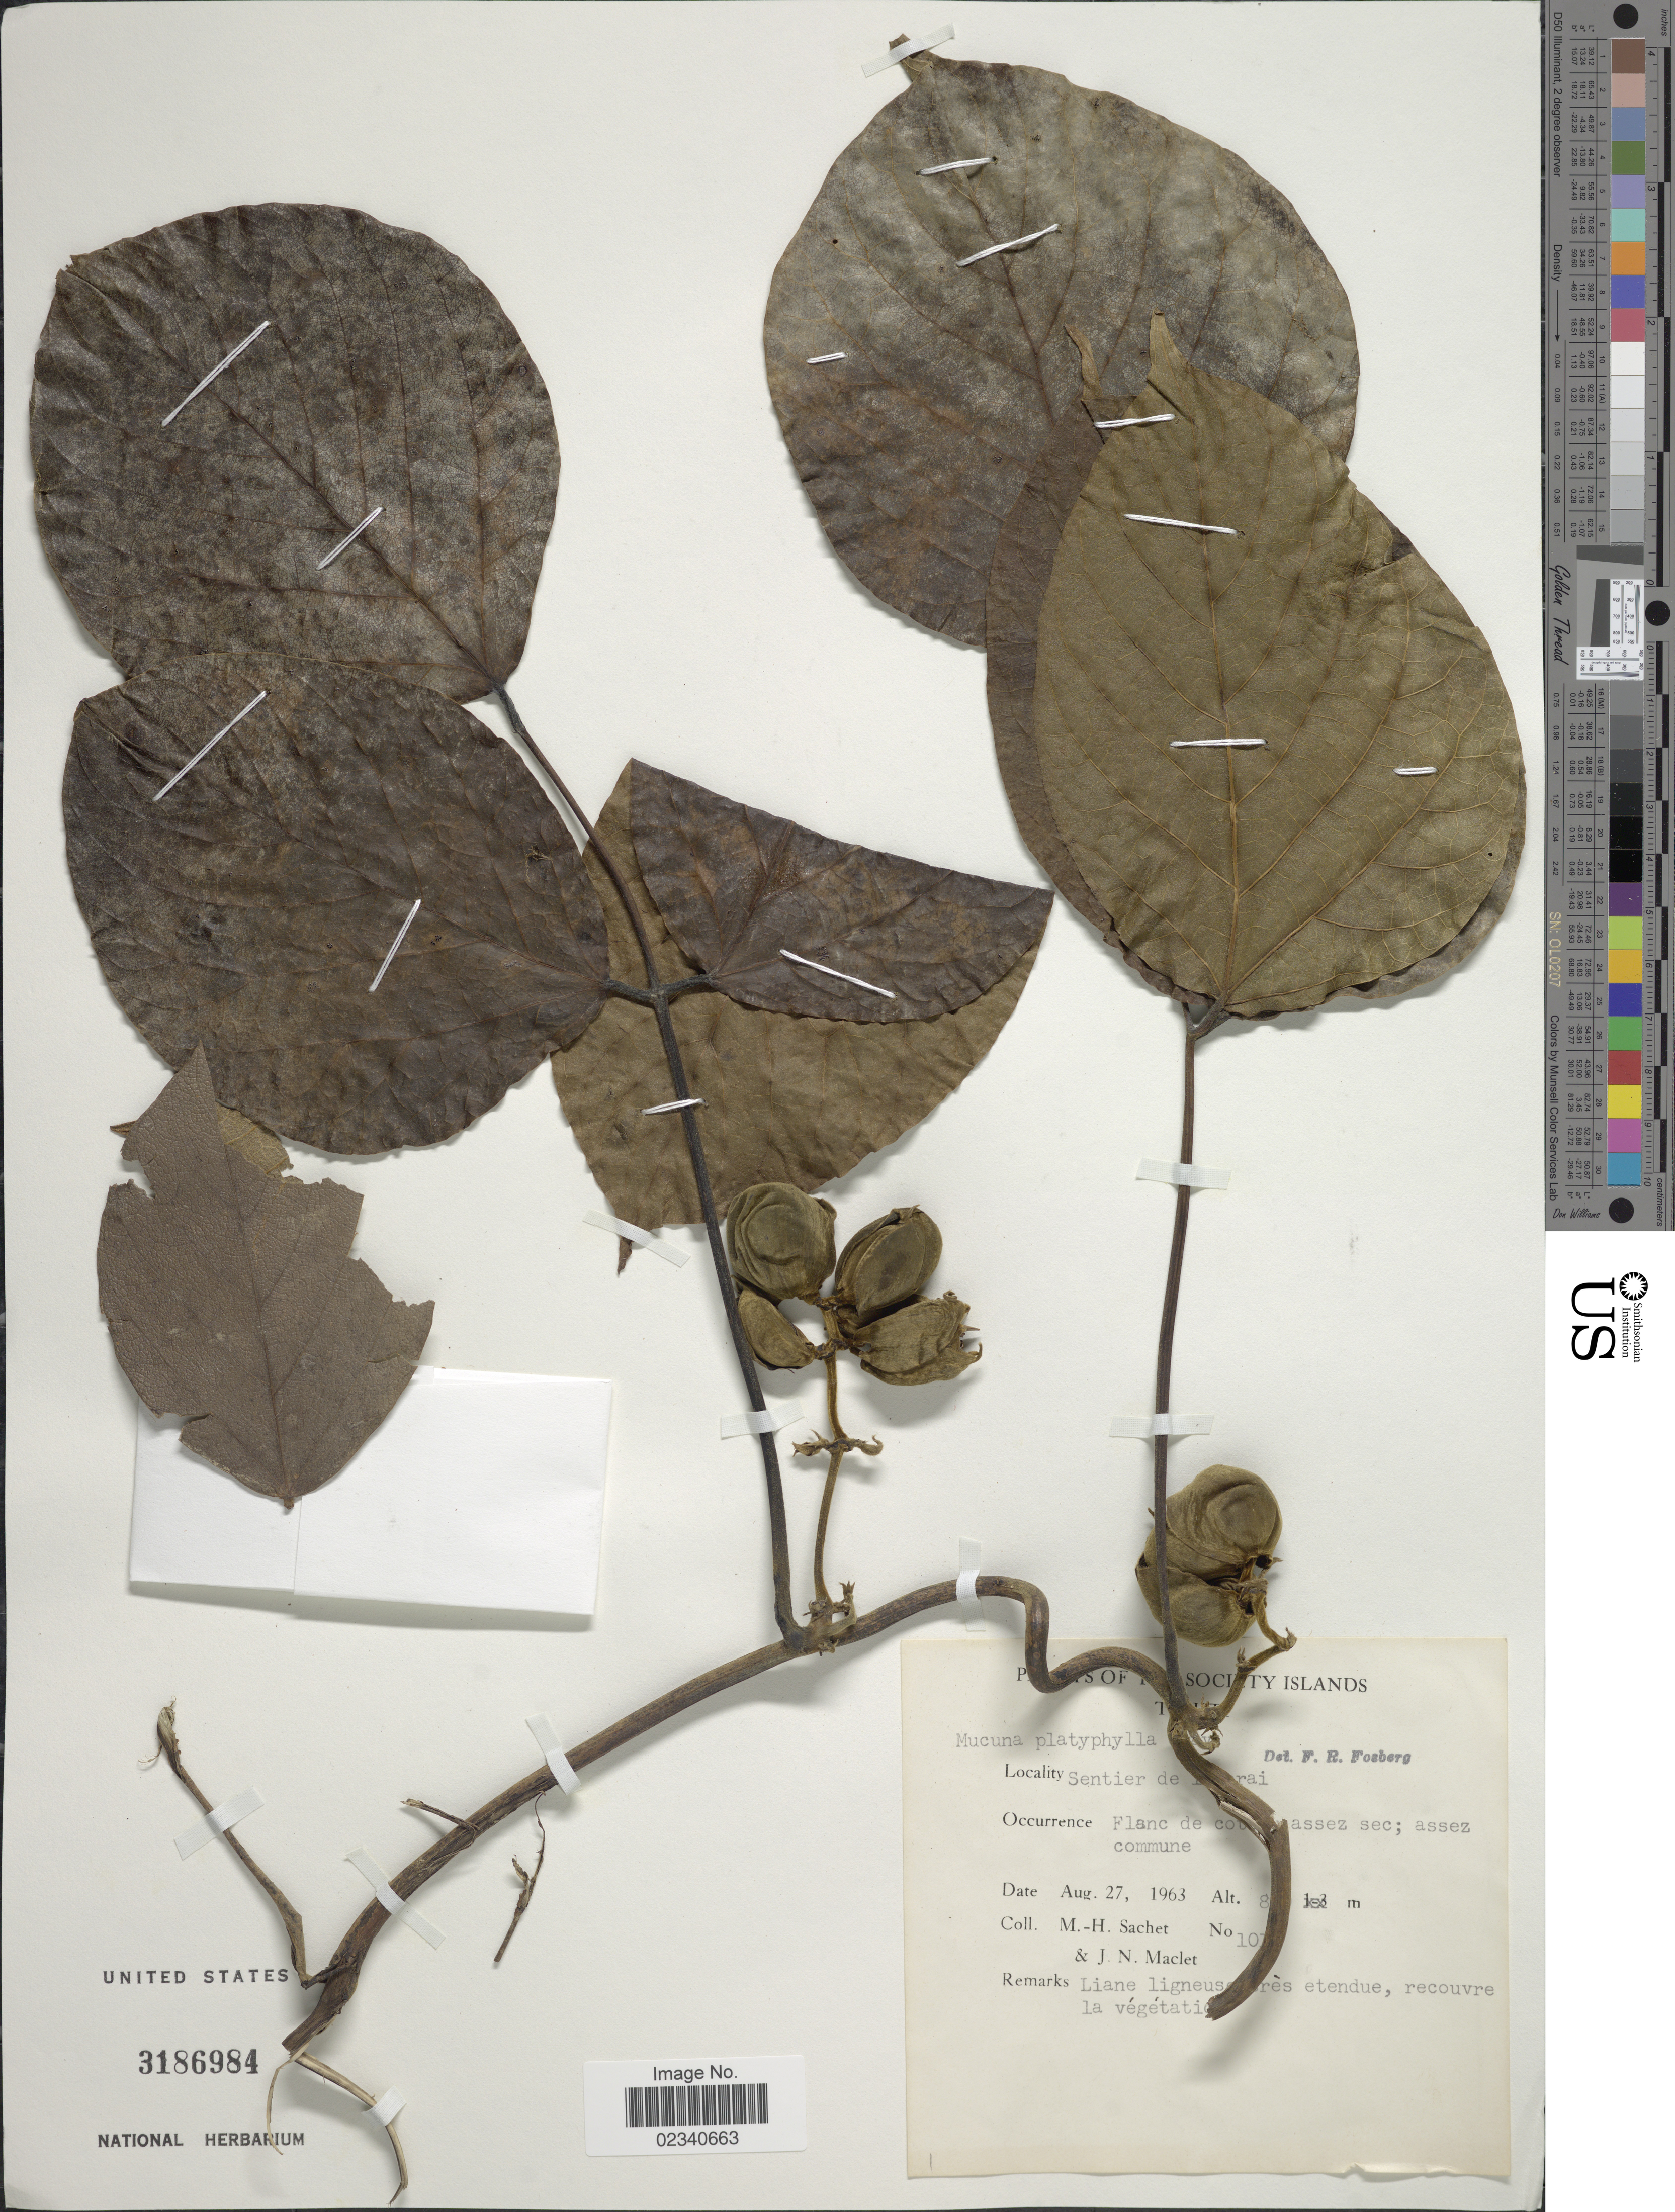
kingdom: Plantae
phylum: Tracheophyta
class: Magnoliopsida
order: Fabales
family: Fabaceae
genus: Mucuna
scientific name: Mucuna platyphylla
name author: A. Gray in Wilkes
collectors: M.-H. Sachet & J. Maclet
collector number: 10!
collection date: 1963-08-27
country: French Polynesia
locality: Society Islands. Sentier de [illegible text]rai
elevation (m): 8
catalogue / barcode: US 3186984